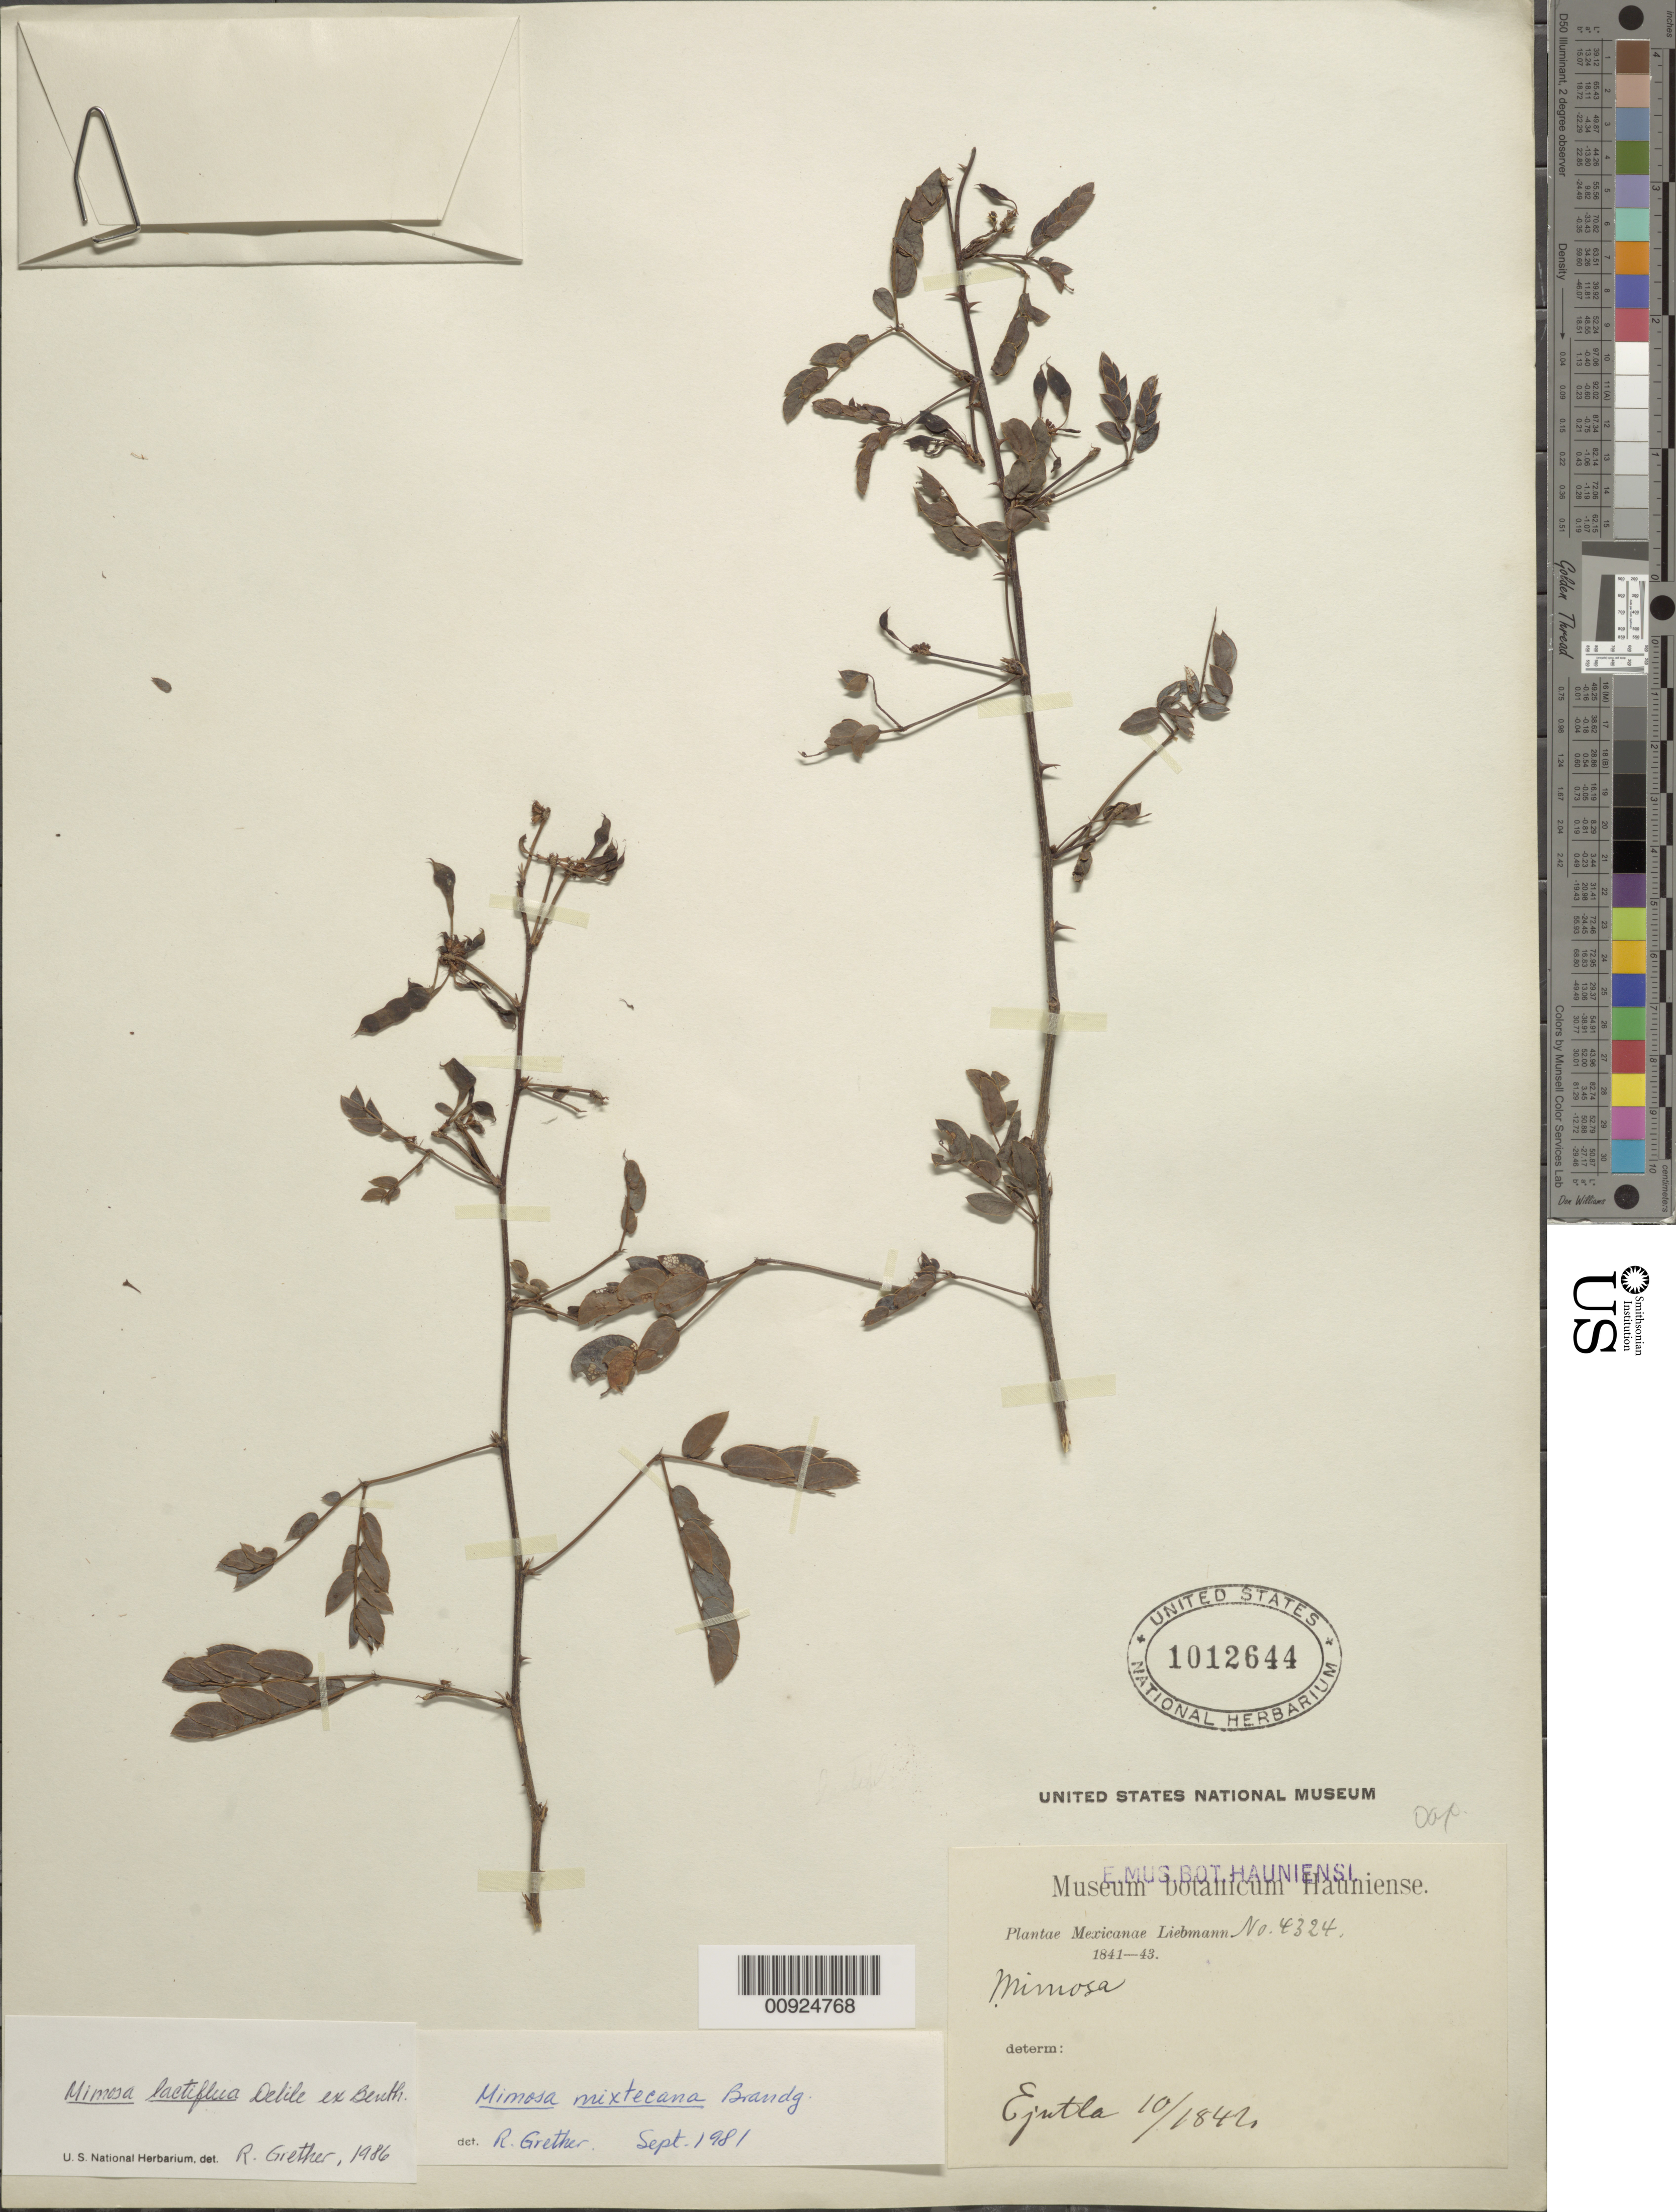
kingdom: Plantae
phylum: Tracheophyta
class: Magnoliopsida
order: Fabales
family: Fabaceae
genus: Mimosa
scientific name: Mimosa lactiflua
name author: Delile ex Benth.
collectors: F. M. Liebmann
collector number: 4324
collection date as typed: Oct 1841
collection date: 1841-10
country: Mexico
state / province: Oaxaca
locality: Ejutla.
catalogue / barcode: US 1012644